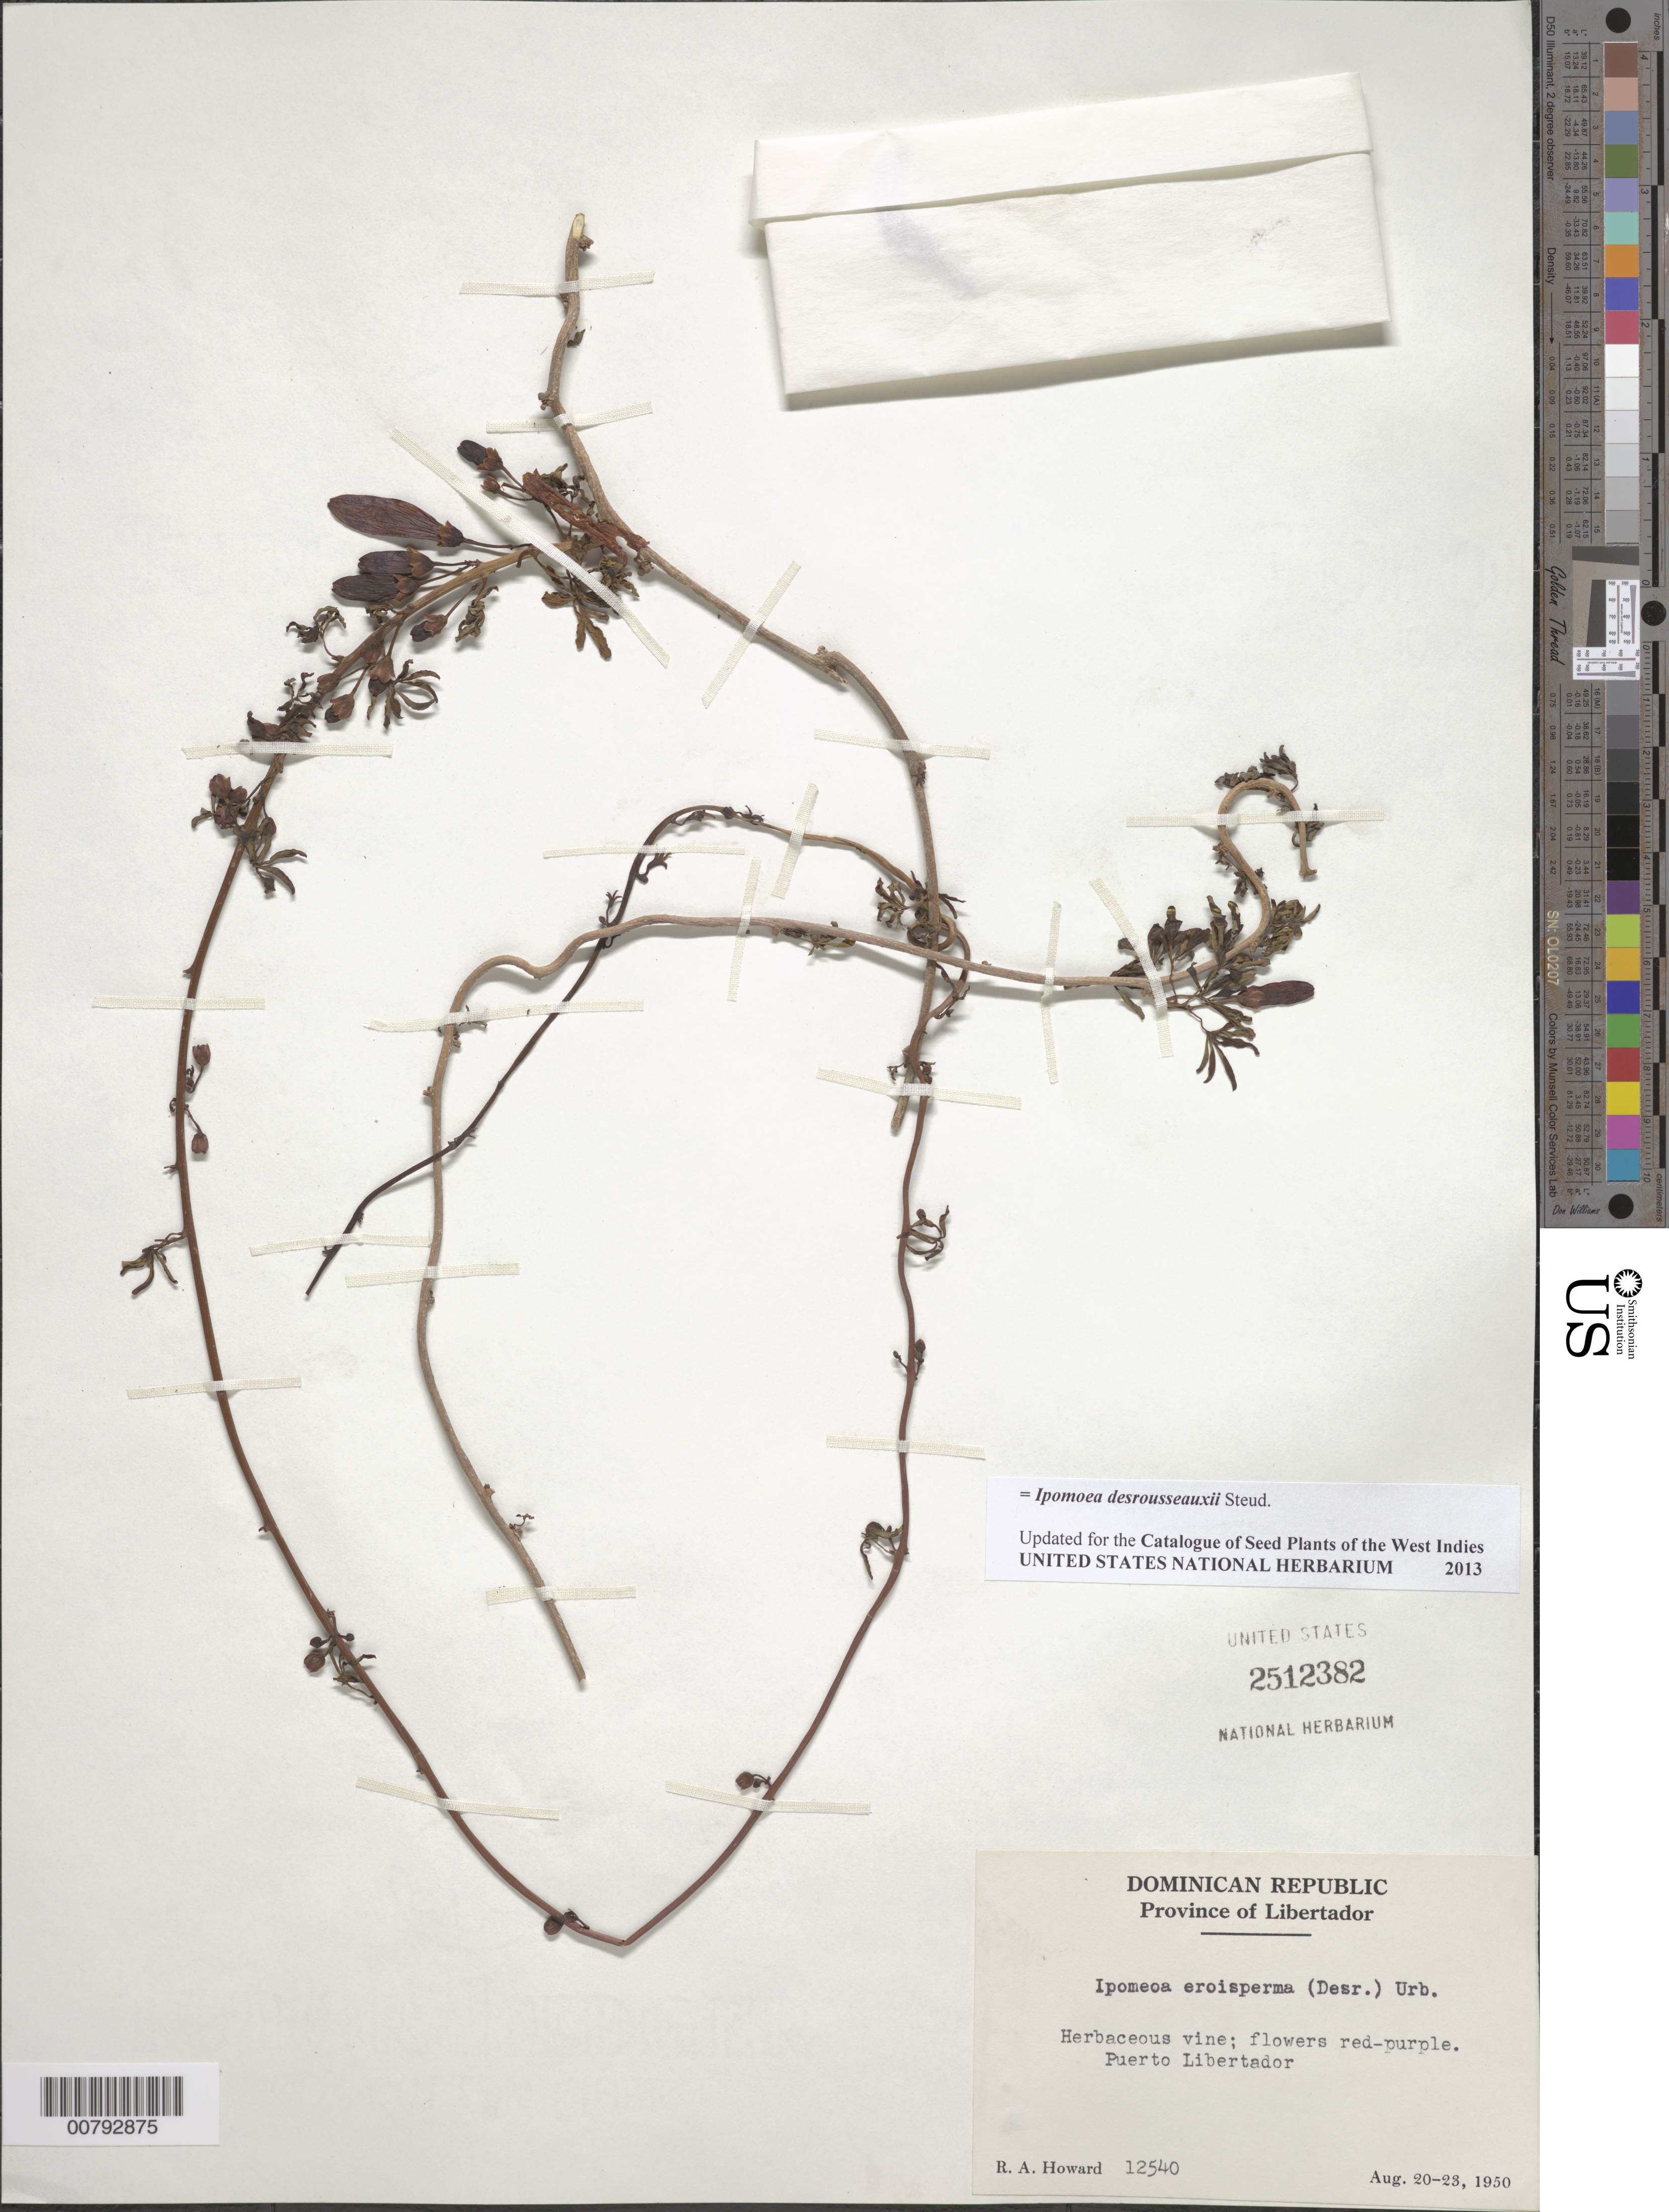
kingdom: Plantae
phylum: Tracheophyta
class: Magnoliopsida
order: Solanales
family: Convolvulaceae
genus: Ipomoea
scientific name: Ipomoea desrousseauxii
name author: Steud.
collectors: R. A. Howard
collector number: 12540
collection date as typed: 20 Aug 1950 to 23 Aug 1950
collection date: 1950-08-20/1950-08-23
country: Dominican Republic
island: Hispaniola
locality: Province of Libertador?; Puerto Libertador.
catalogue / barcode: US 2512382